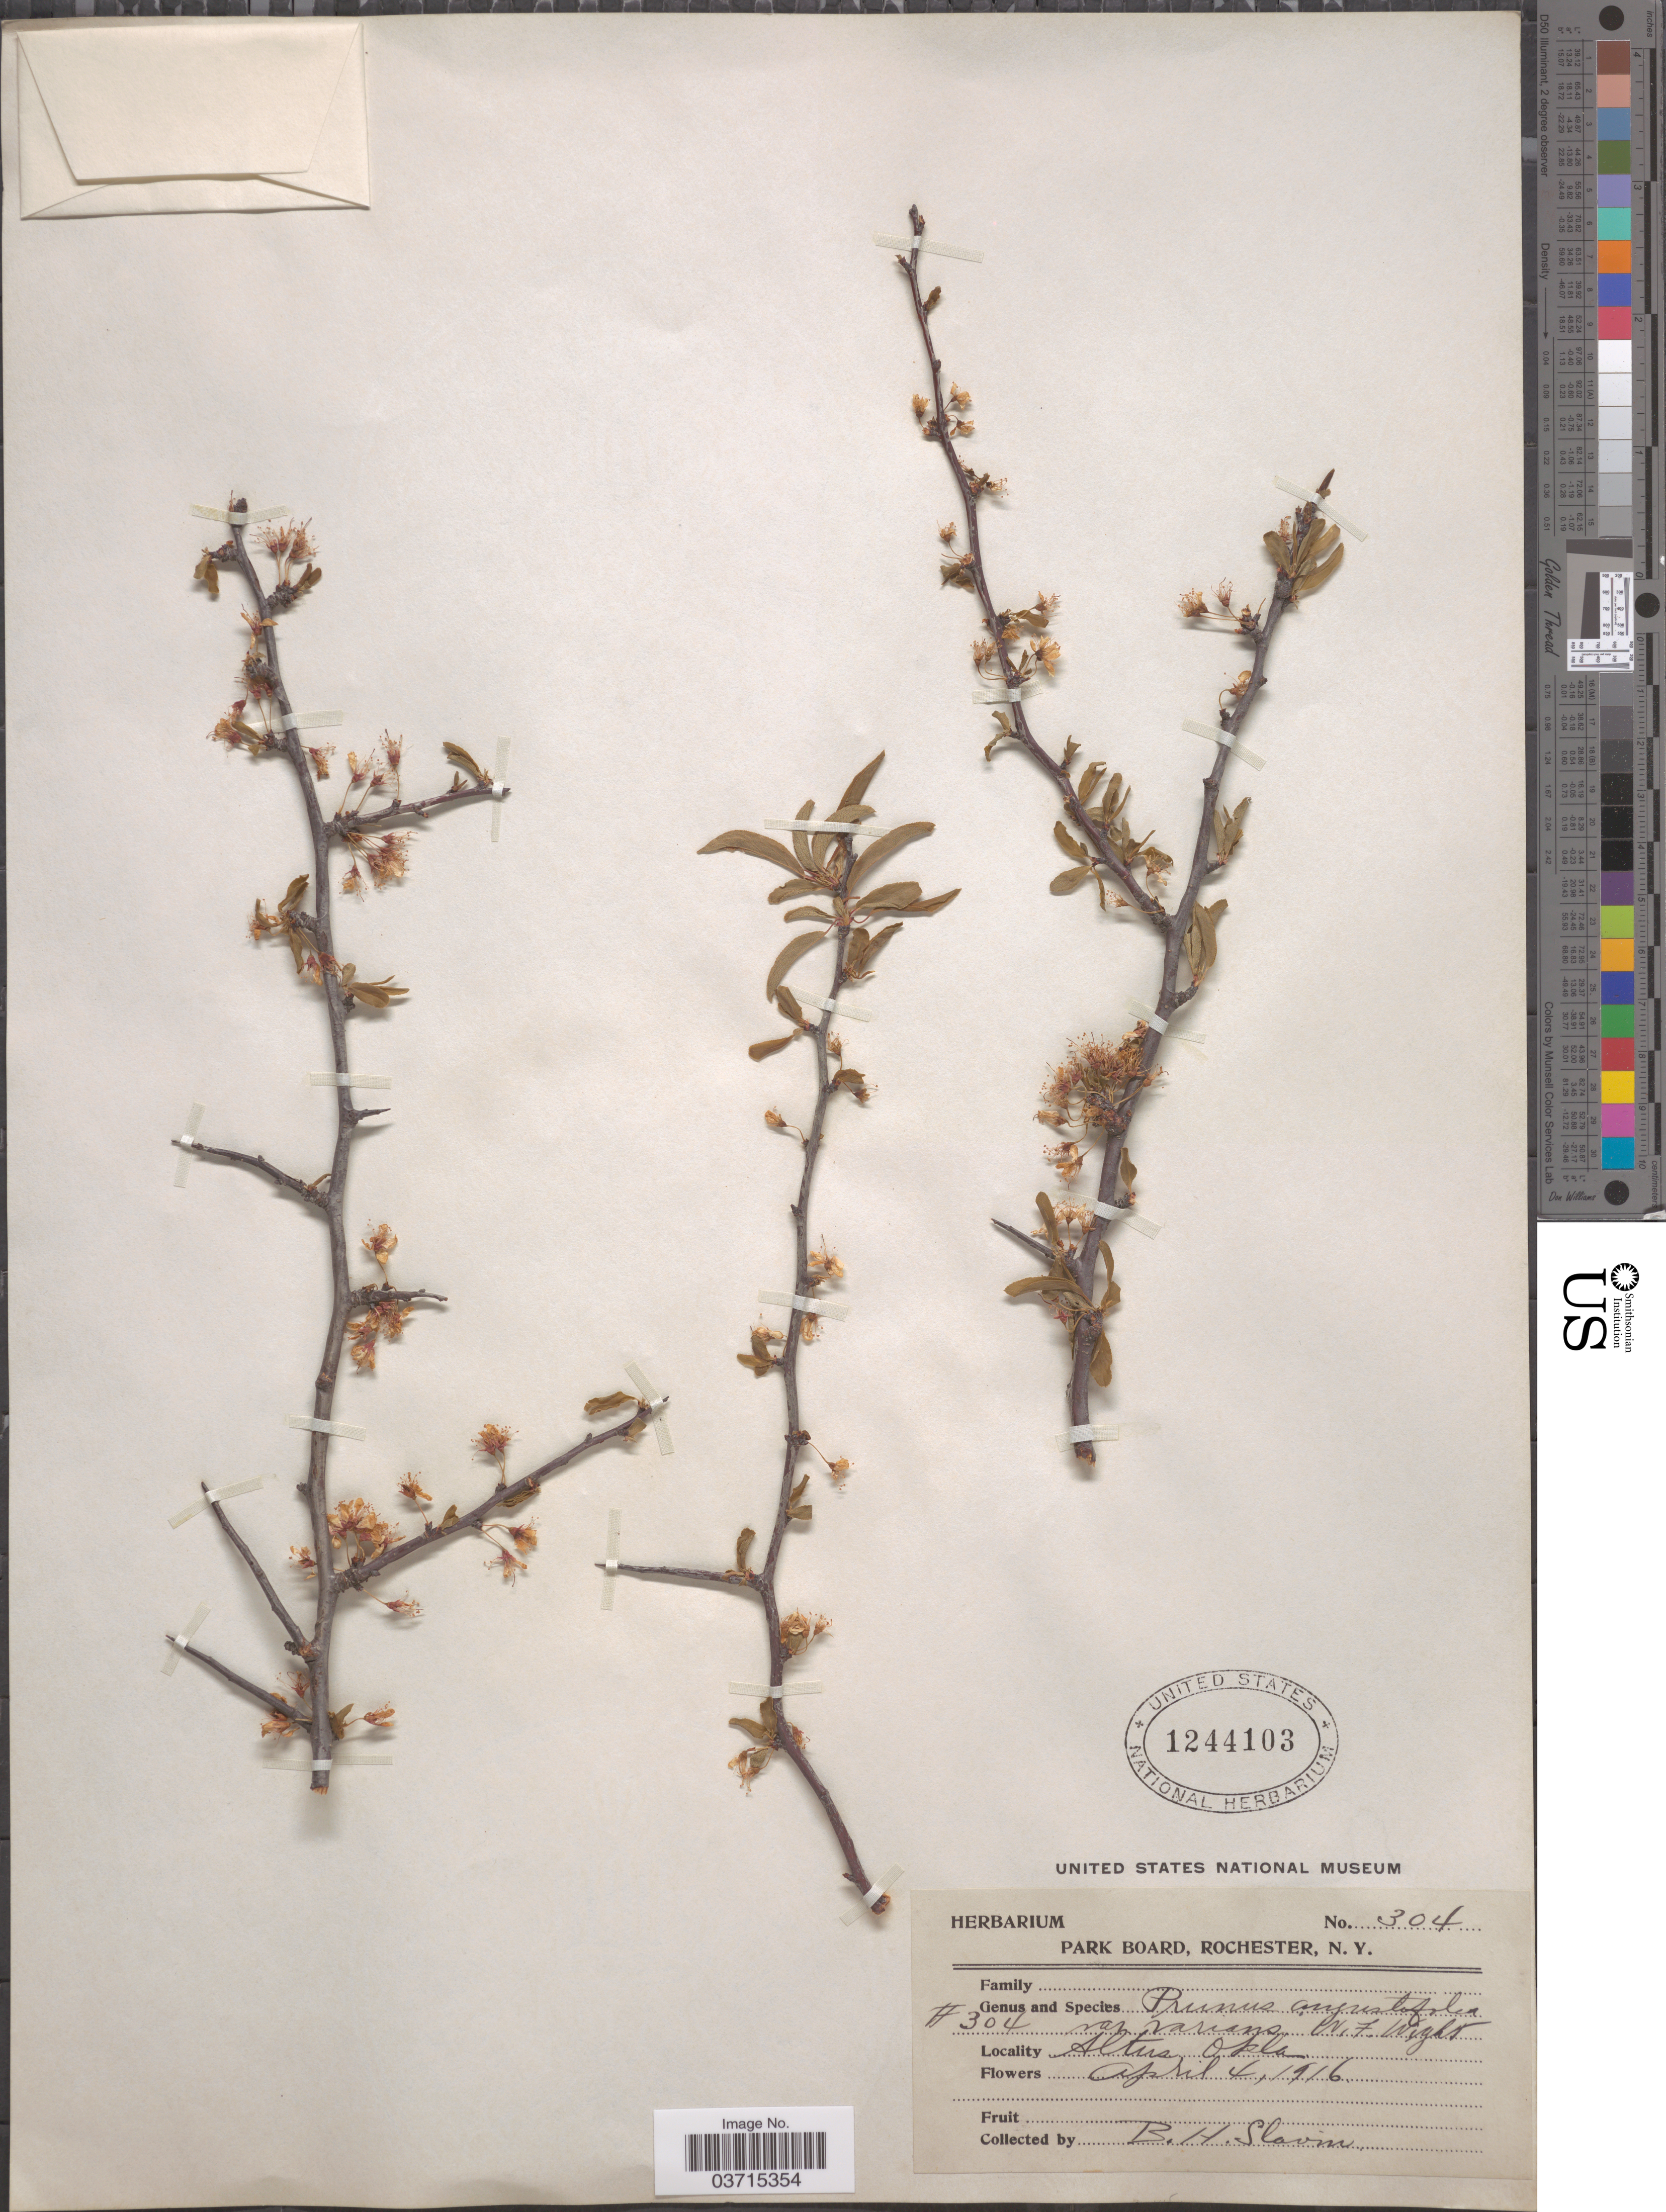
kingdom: Plantae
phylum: Tracheophyta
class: Magnoliopsida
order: Rosales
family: Rosaceae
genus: Prunus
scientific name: Prunus angustifolia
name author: Marshall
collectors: B. Slavin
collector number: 304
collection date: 1916-04-04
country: United States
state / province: Oklahoma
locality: Altus.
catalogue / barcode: US 1244103